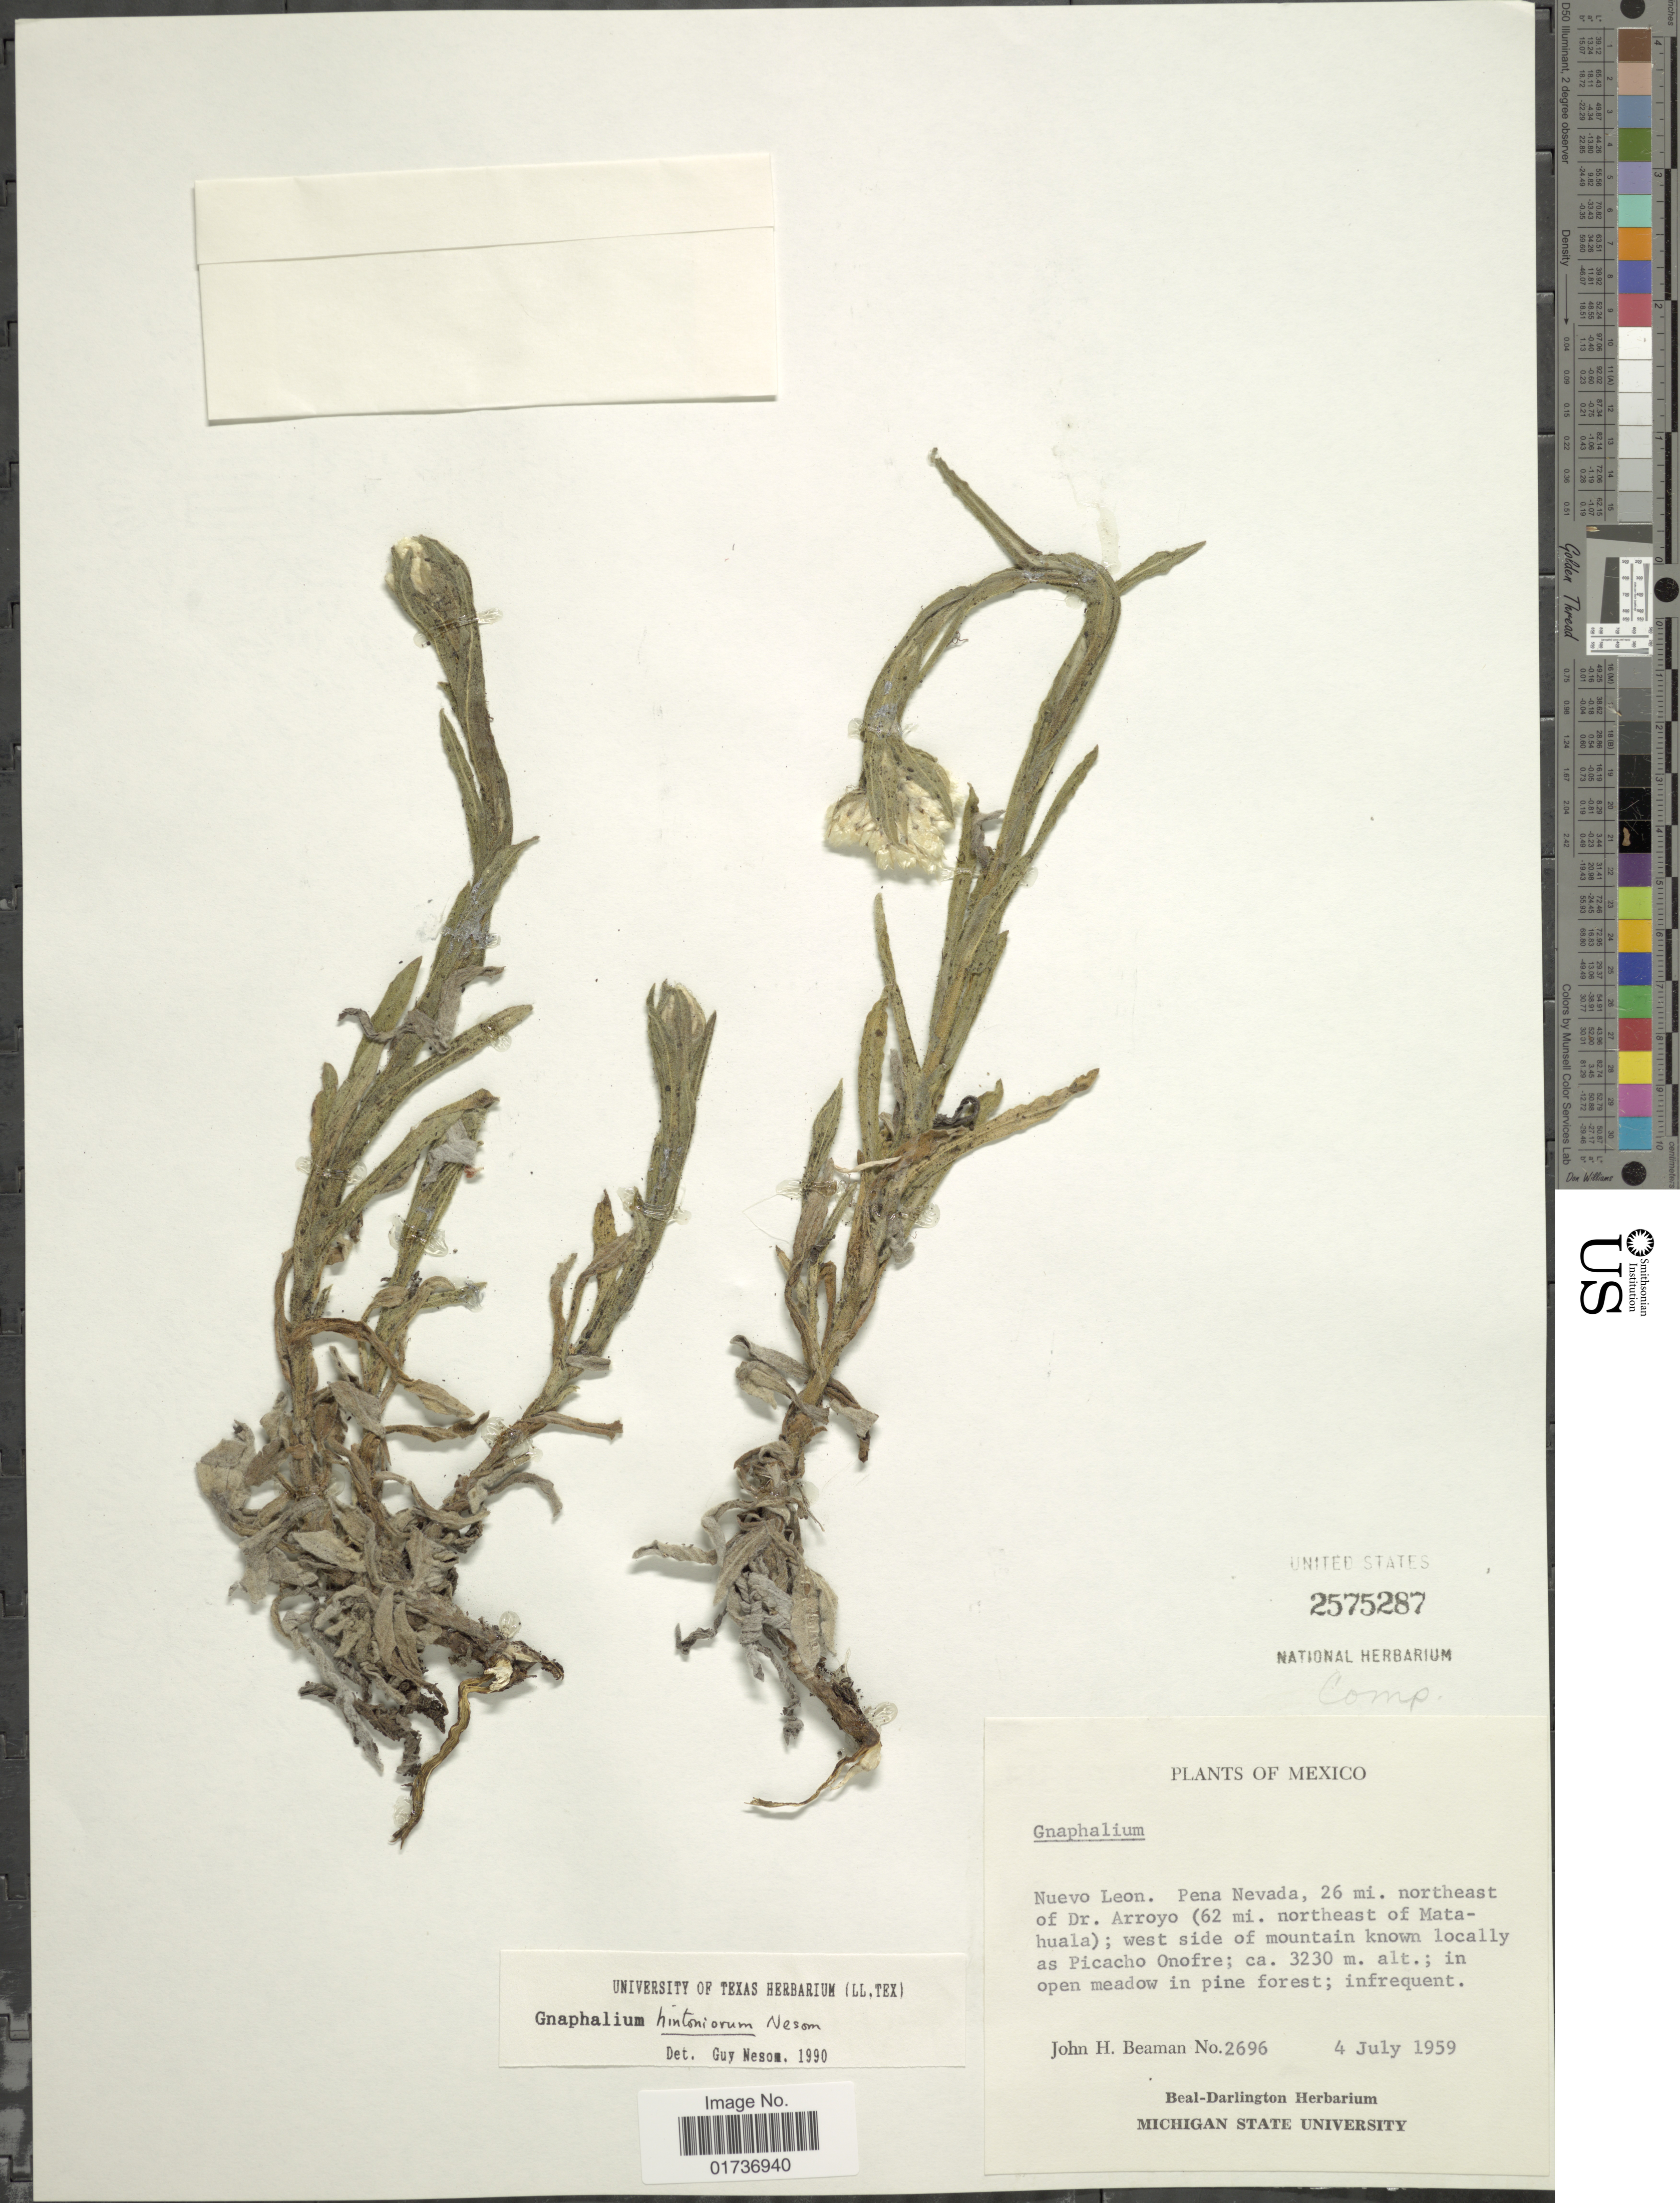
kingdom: Plantae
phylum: Tracheophyta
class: Magnoliopsida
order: Asterales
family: Asteraceae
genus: Gnaphalium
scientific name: Gnaphalium hintoniorum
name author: G.L. Nesom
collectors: J. H. Beaman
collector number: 2696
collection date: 1959-07-04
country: Mexico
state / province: Nuevo León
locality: Pena Nevada, 26 mi northeast of Dr Arroyo (62 mi northeast of Matahuala); west side of mountain know locally as Picacho Onofre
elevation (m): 3230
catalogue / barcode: US 2575287